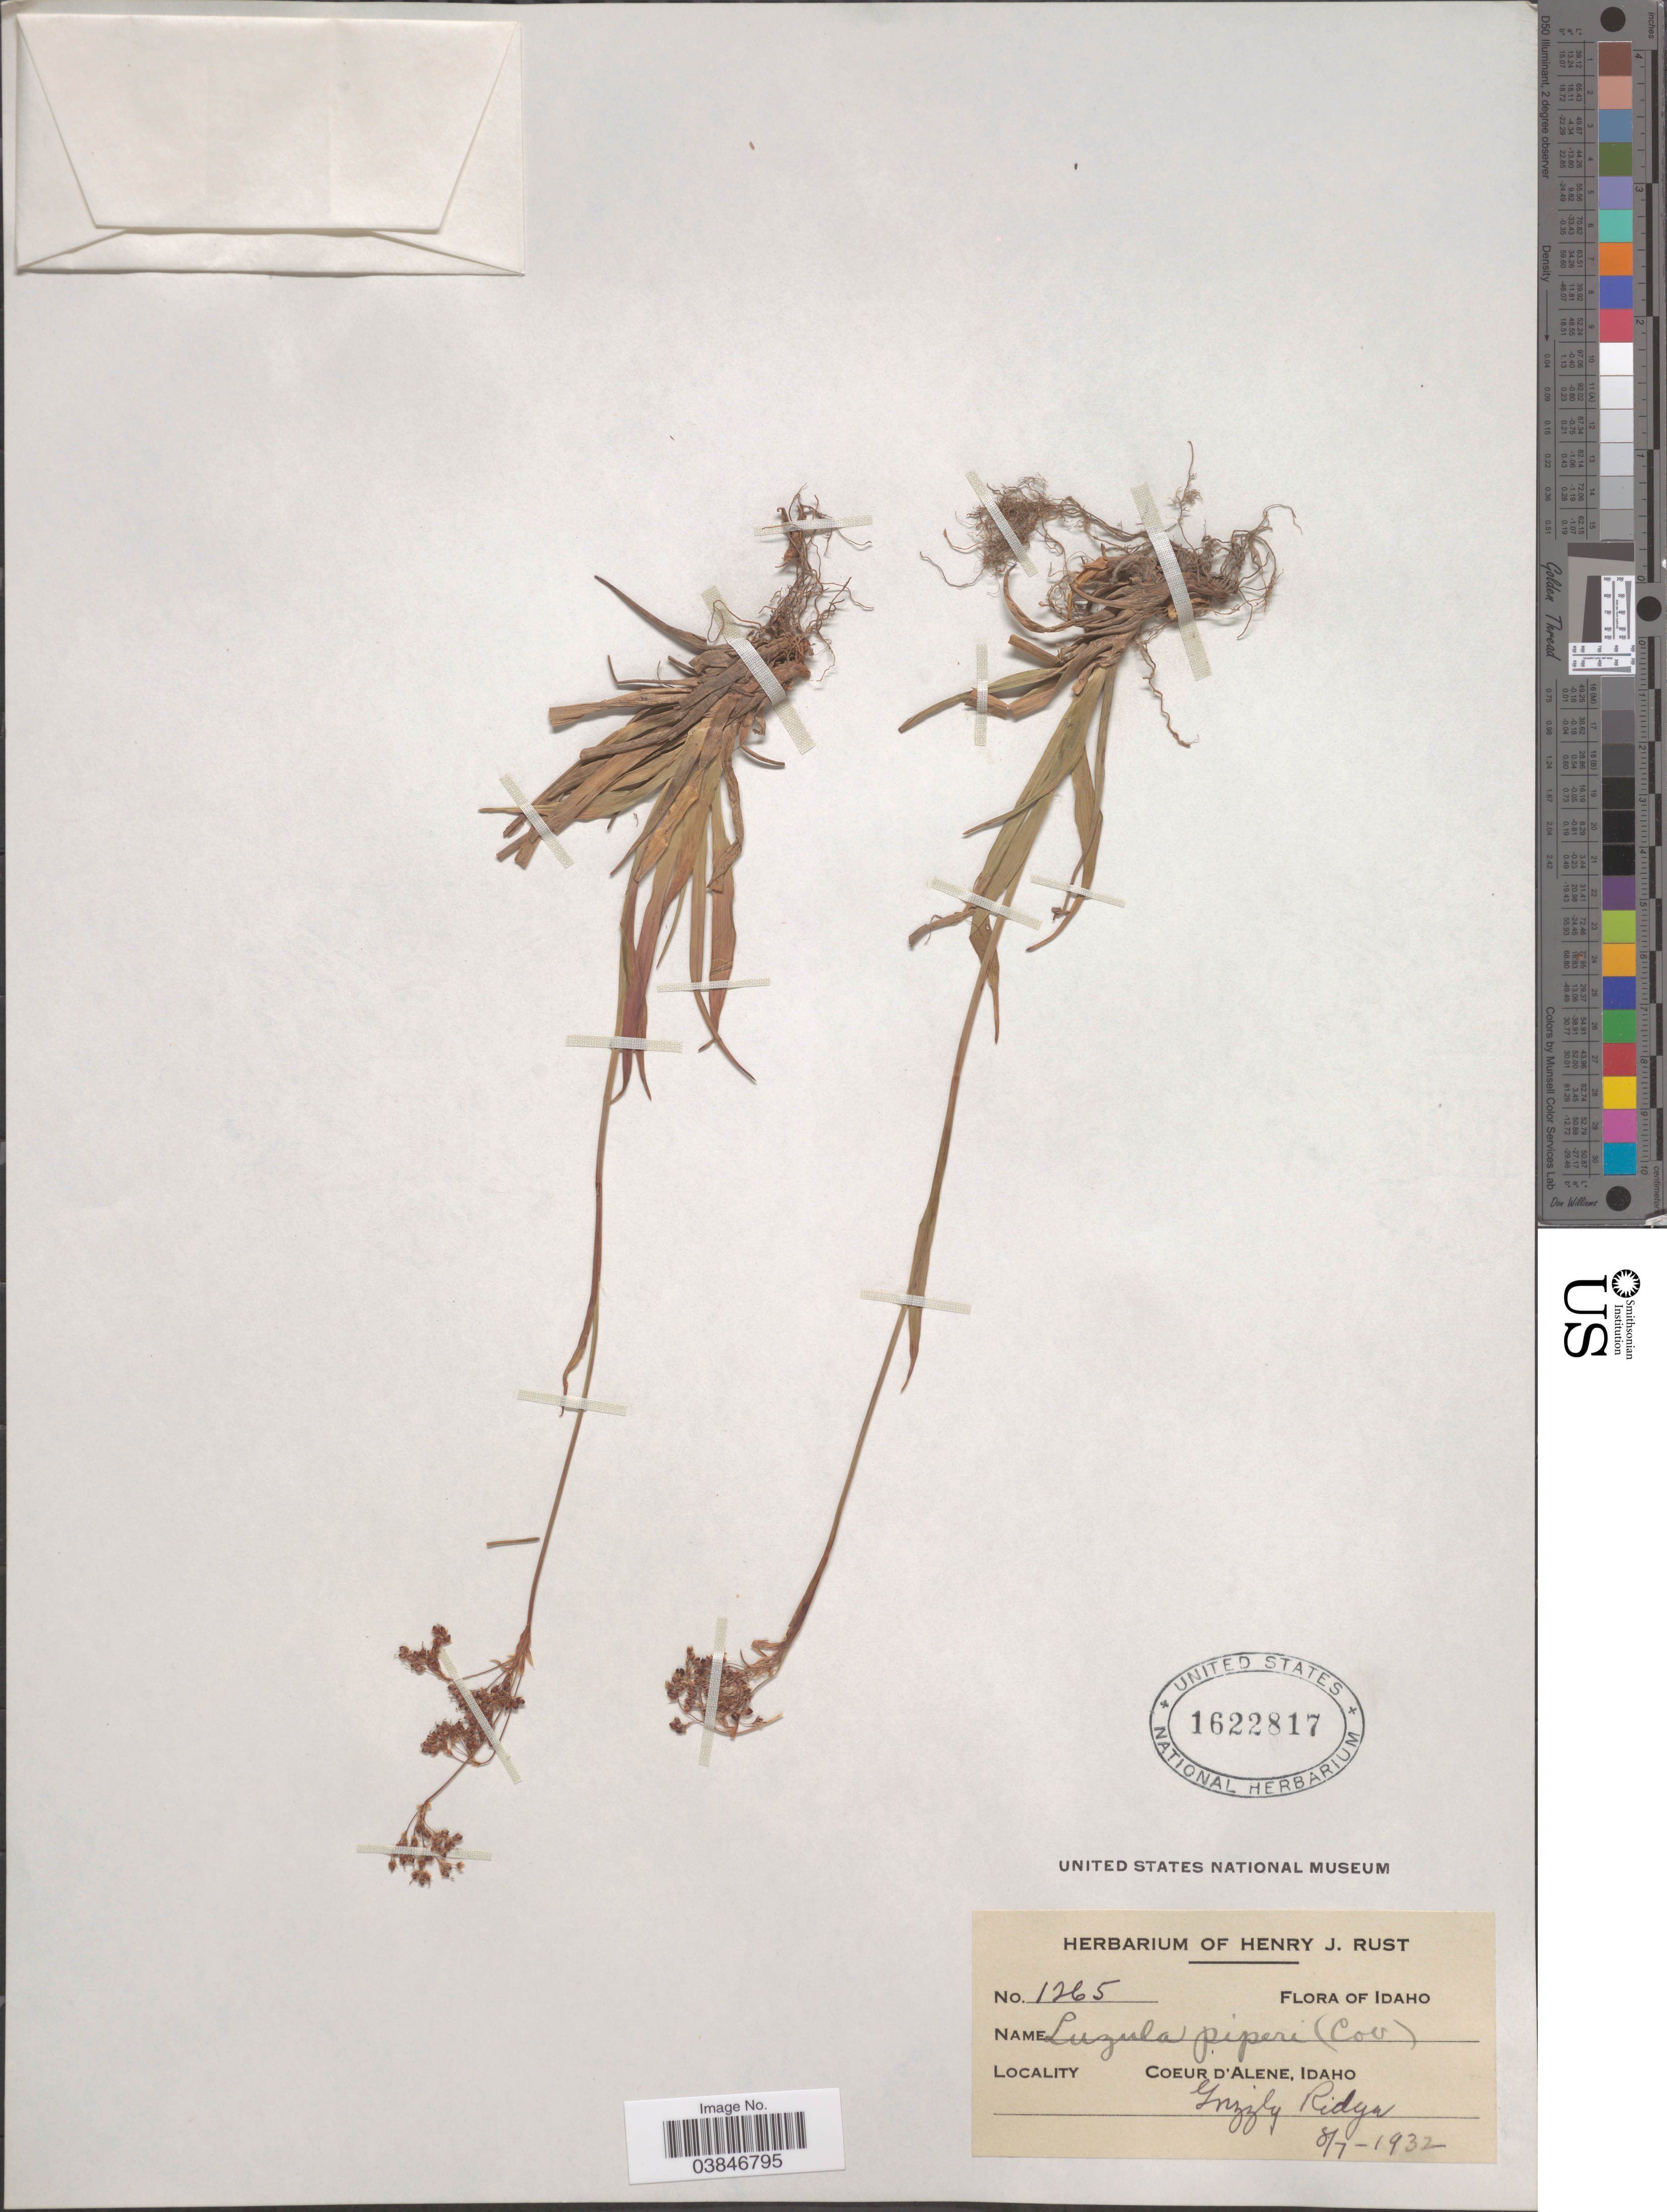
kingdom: Plantae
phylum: Tracheophyta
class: Liliopsida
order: Poales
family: Juncaceae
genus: Luzula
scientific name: Luzula piperi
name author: (Coville) M.E. Jones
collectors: ex herb. Henry J. Rust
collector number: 1265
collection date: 1932-08-07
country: United States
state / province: Idaho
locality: Coeur d'Alene. Grizzly Ridge.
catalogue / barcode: US 1622817